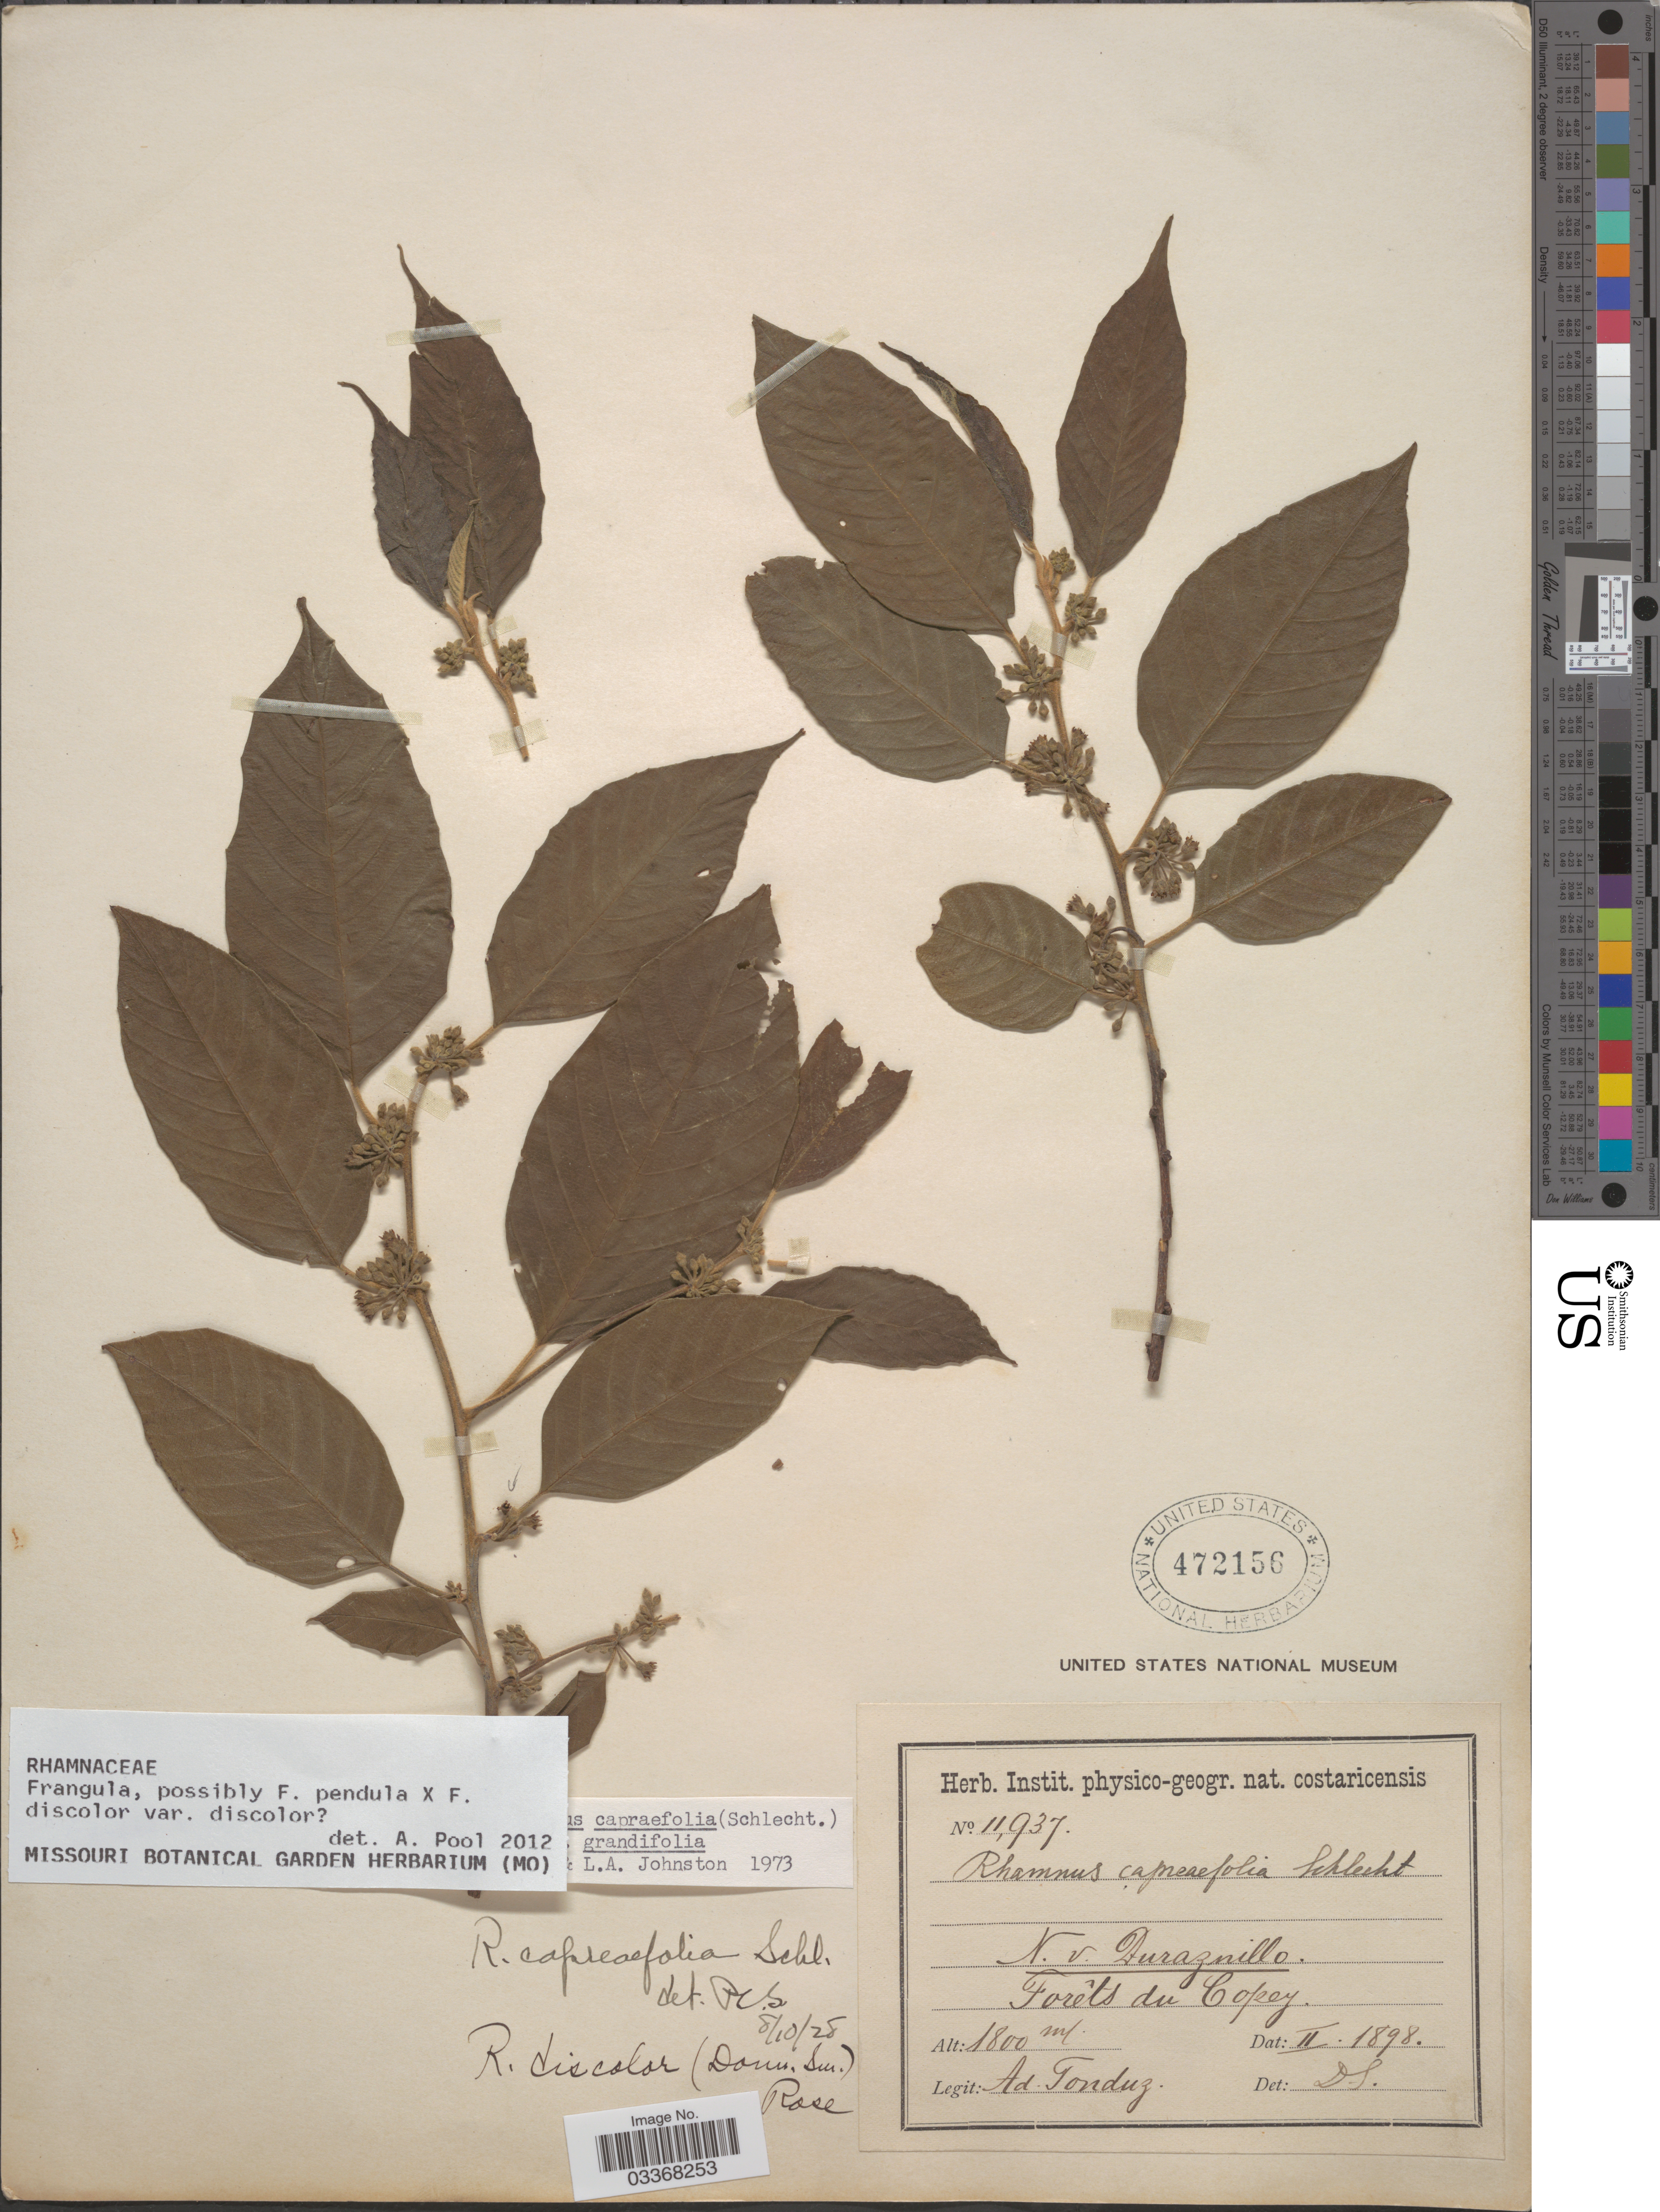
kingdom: Plantae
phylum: Tracheophyta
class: Magnoliopsida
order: Rosales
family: Rhamnaceae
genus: Frangula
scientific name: Frangula sp.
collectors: A. Tonduz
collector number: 11937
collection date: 1898-02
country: Costa Rica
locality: Forêts du Copey.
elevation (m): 1800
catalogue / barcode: US 472156